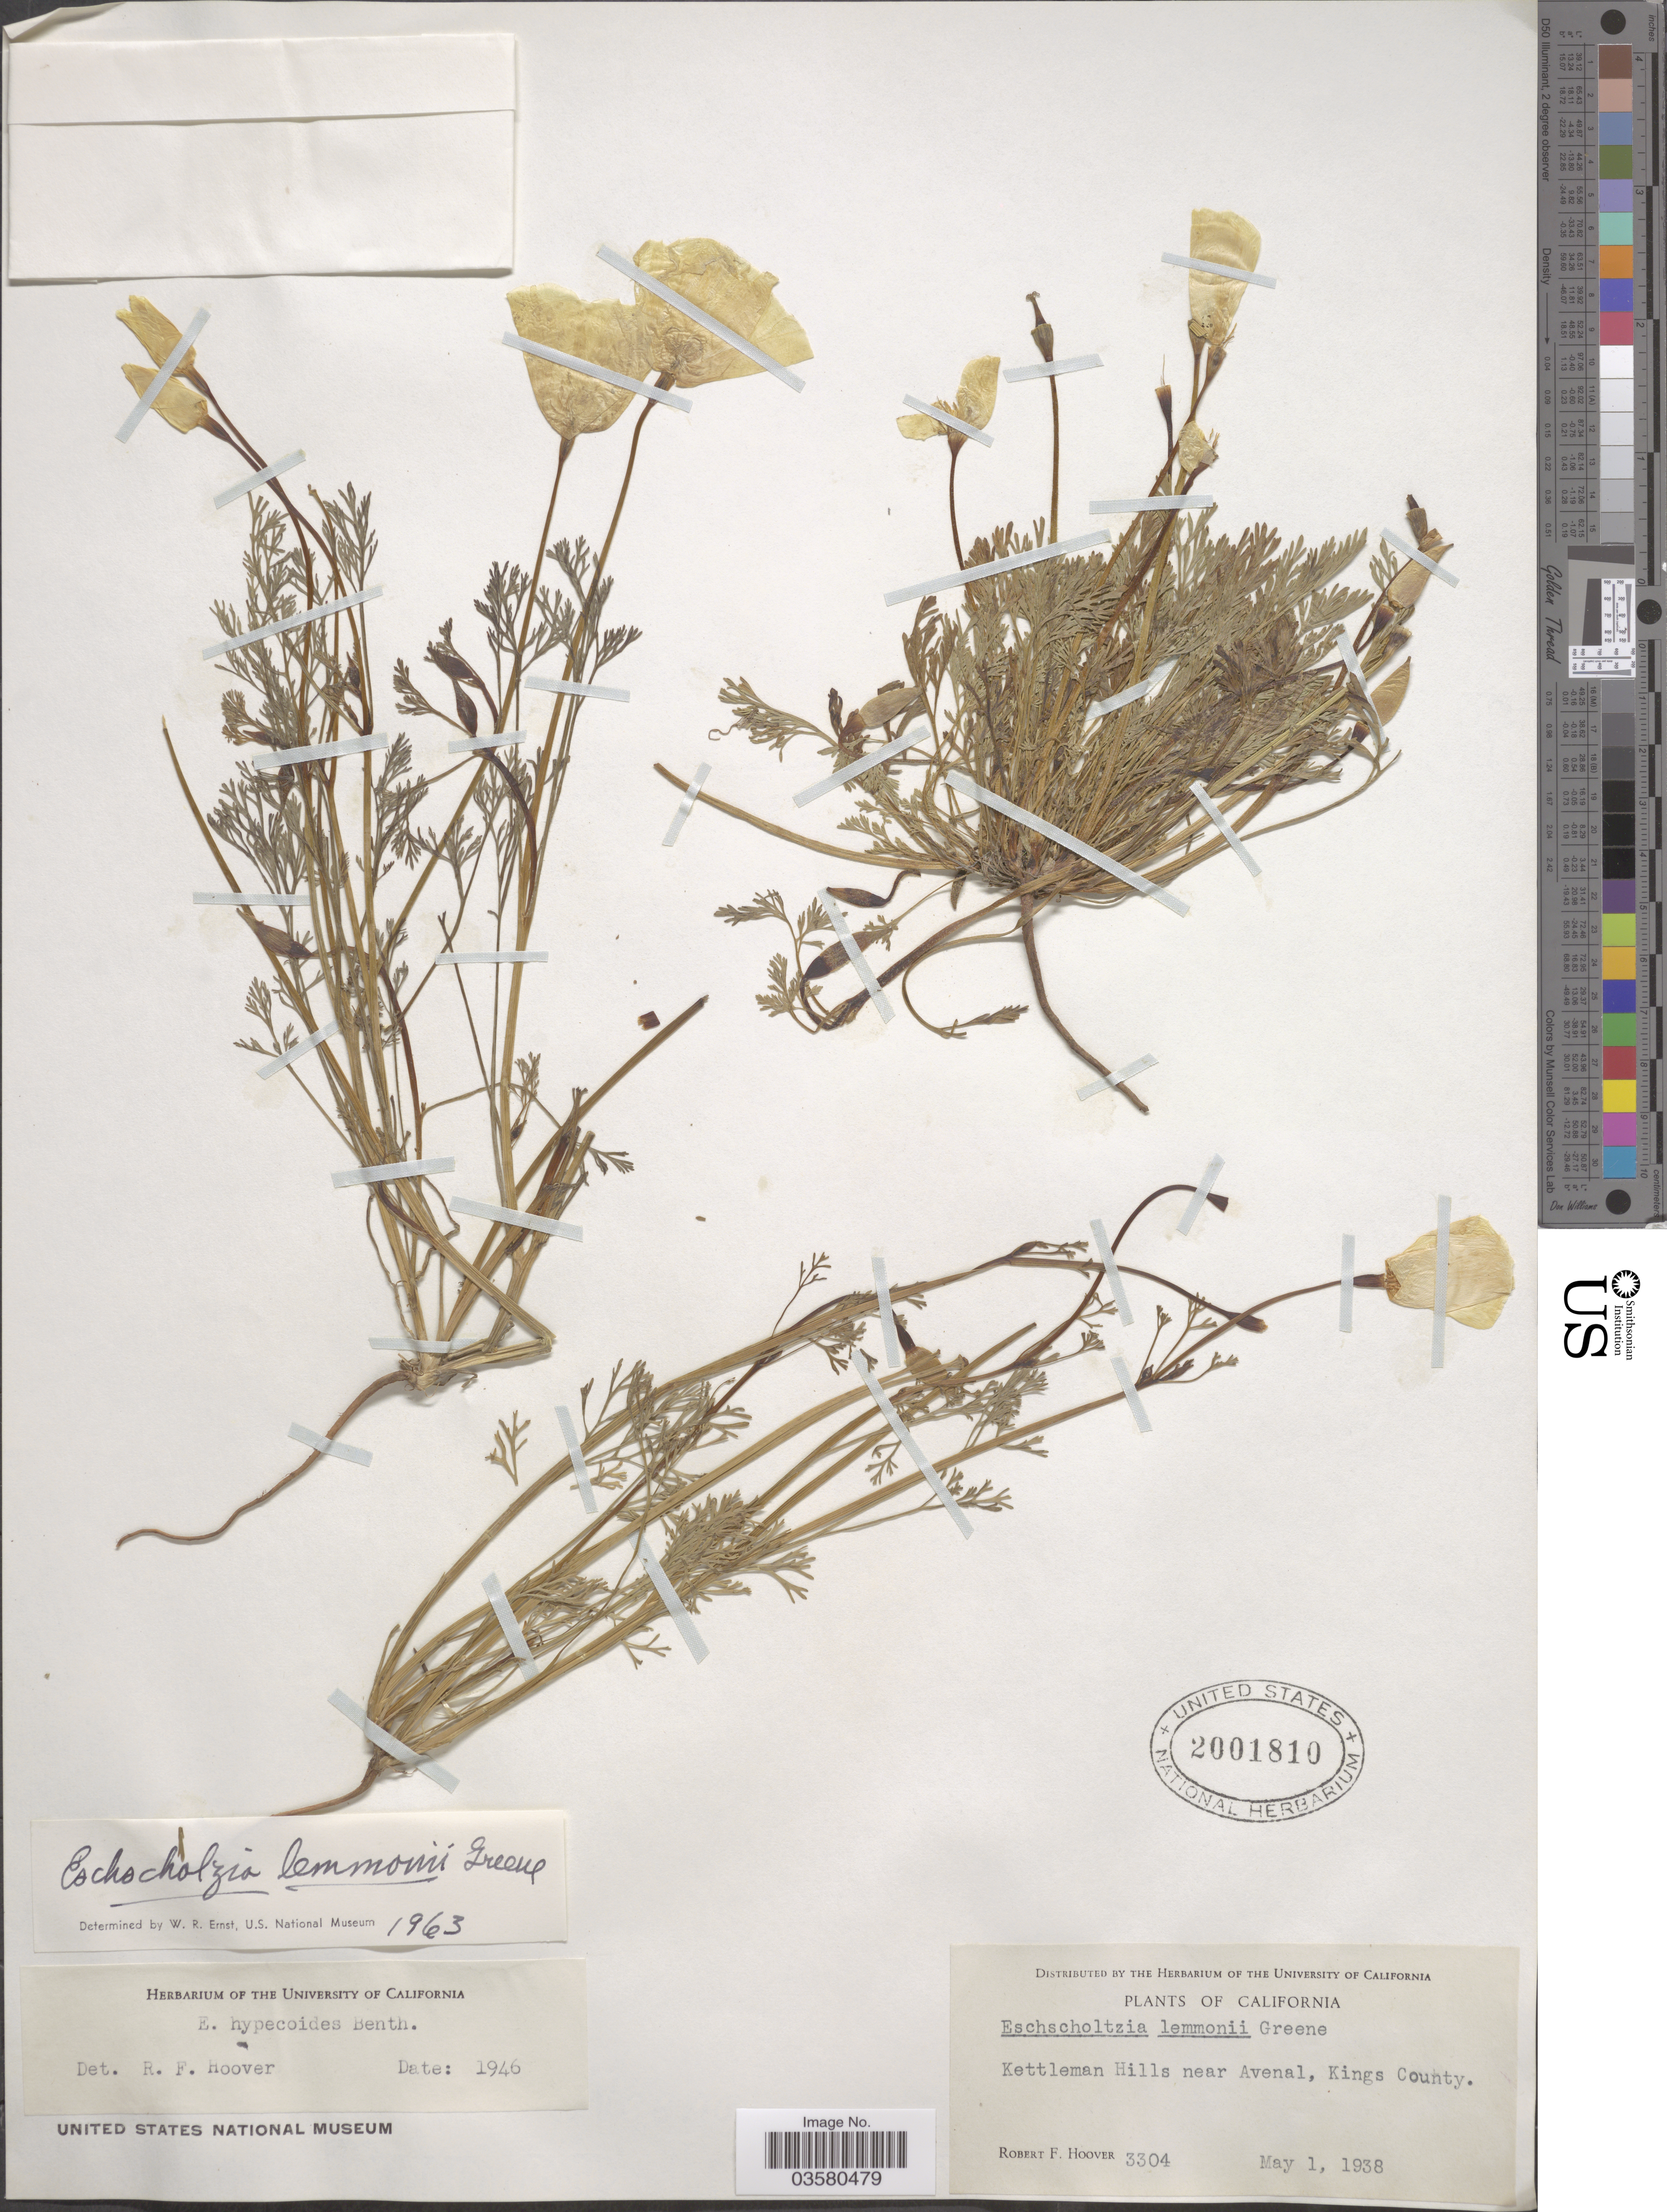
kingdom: Plantae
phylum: Tracheophyta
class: Magnoliopsida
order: Ranunculales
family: Papaveraceae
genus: Eschscholzia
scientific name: Eschscholzia lemmonii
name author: Greene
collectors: R. F. Hoover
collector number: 3304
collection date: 1938-05-01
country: United States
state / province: California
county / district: Kings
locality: Kettleman Hills near Avenal, Kings County.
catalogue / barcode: US 2001810